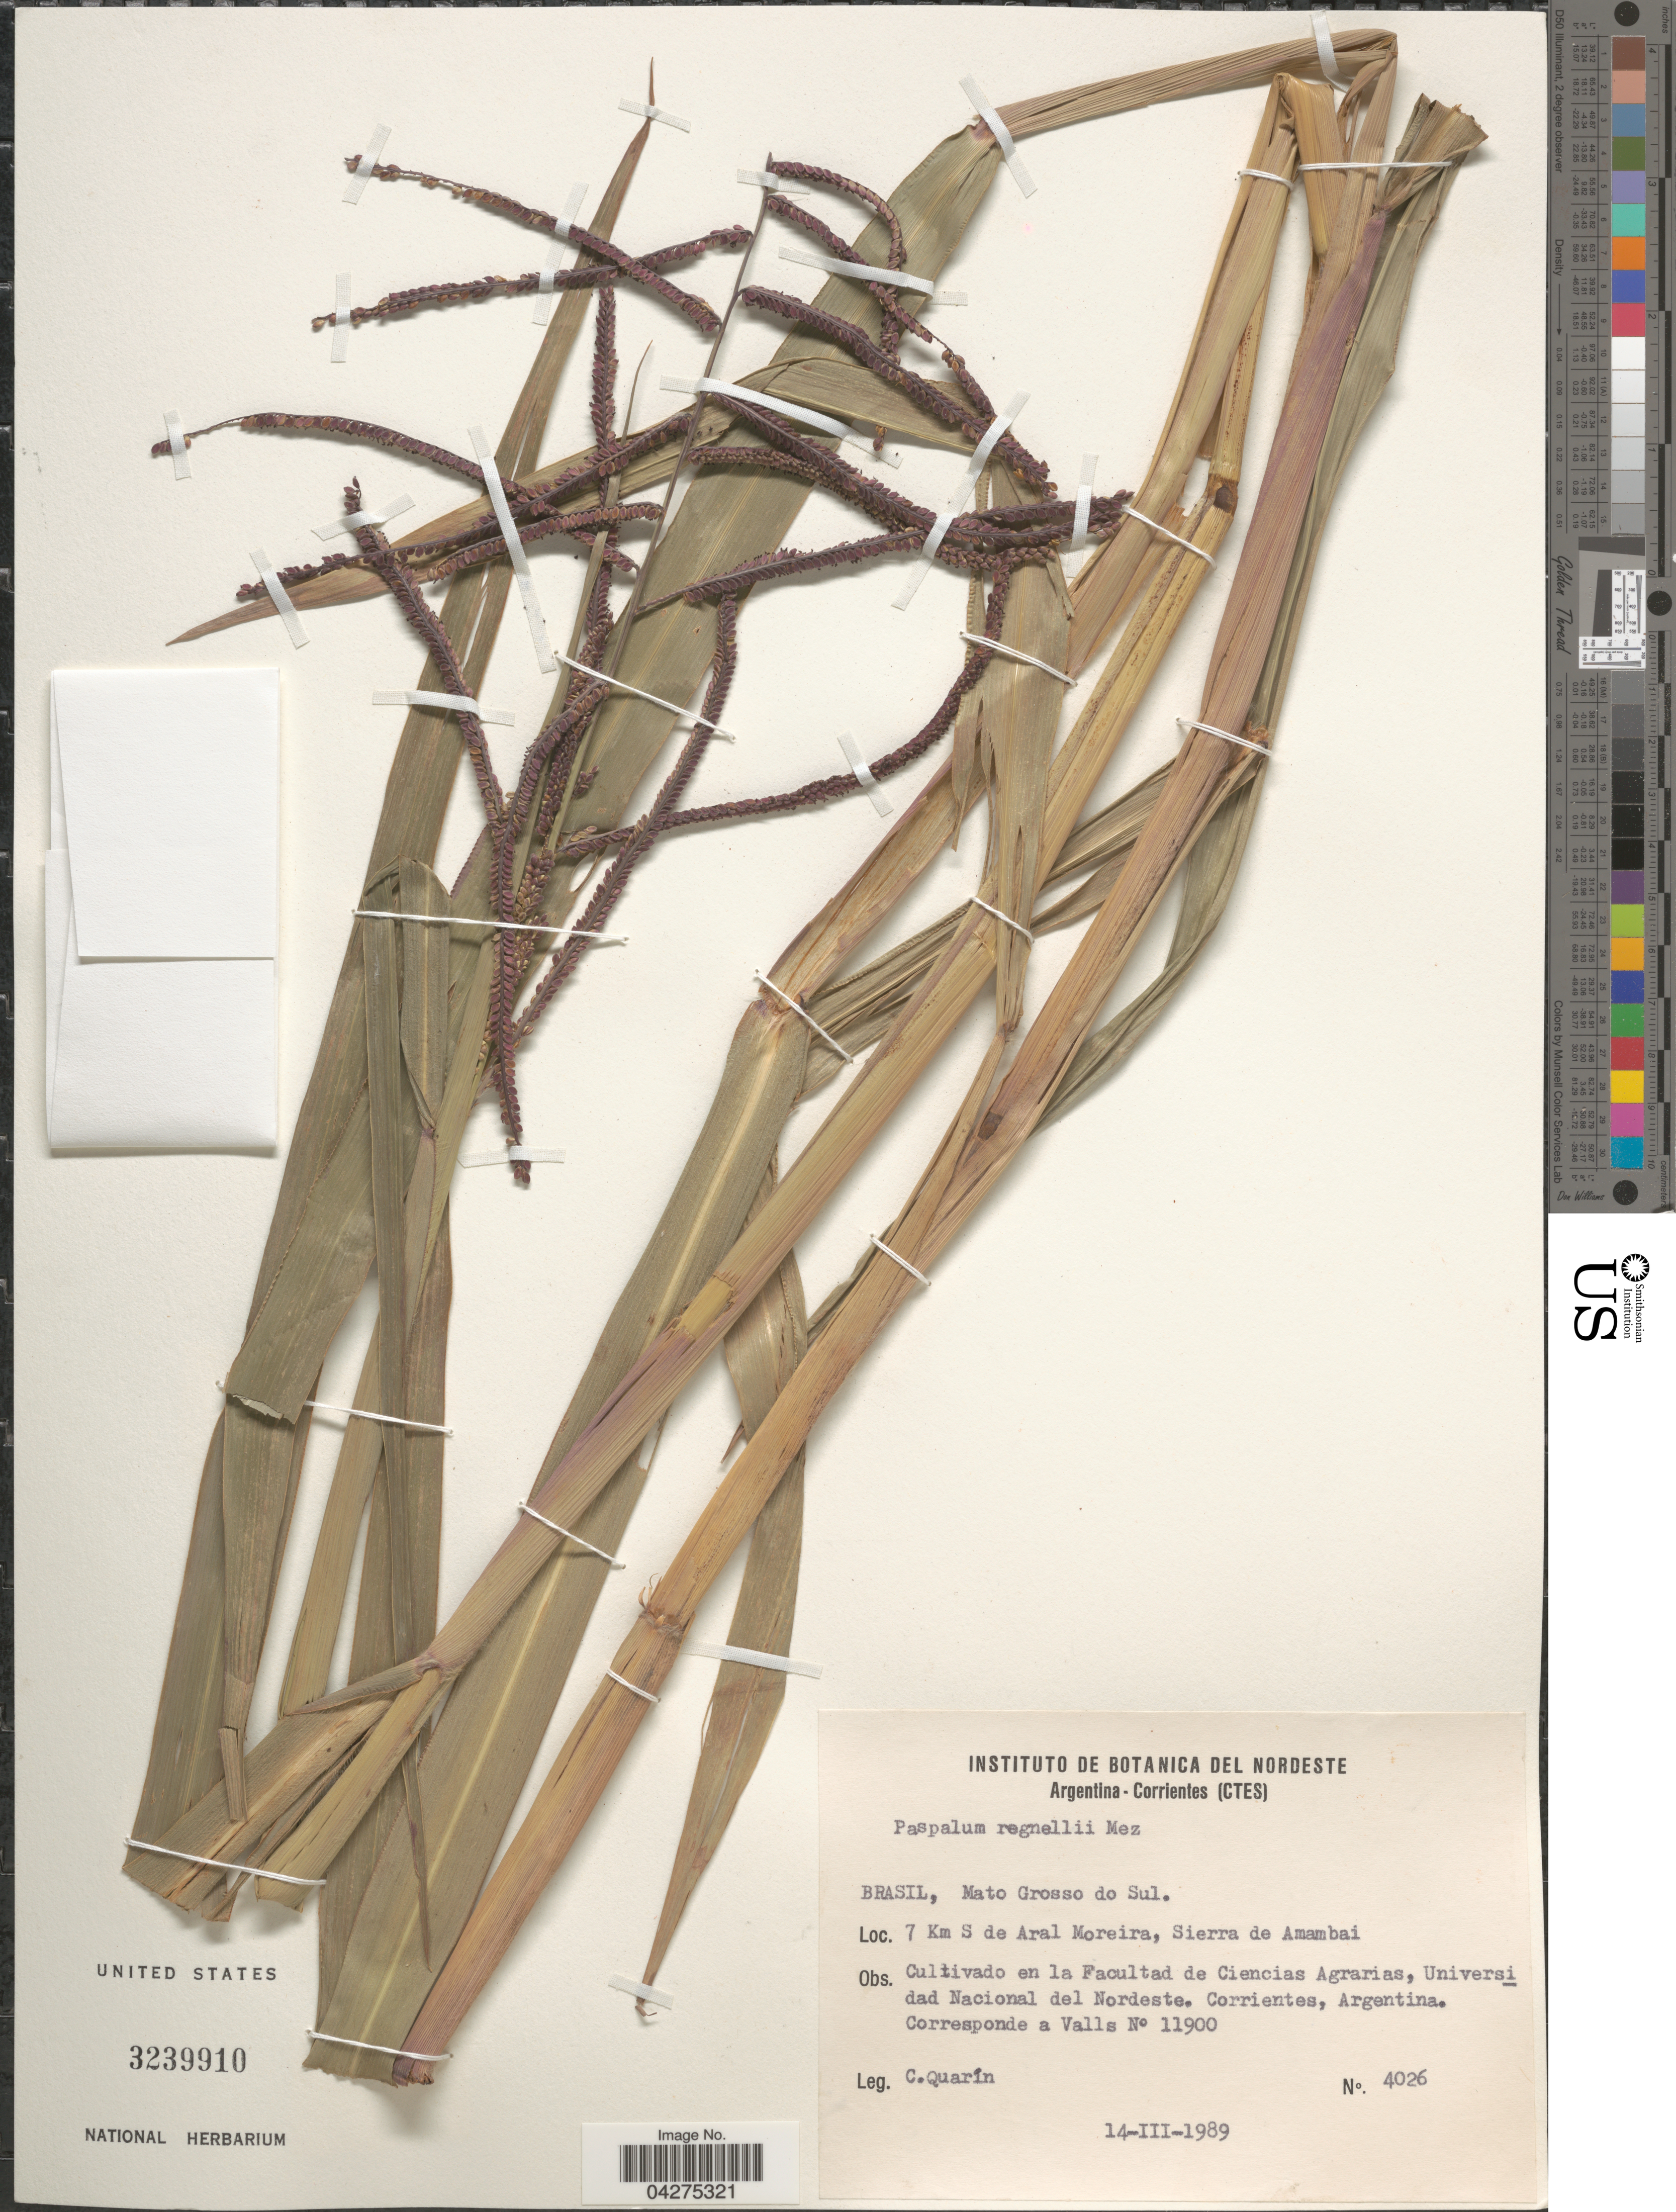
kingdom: Plantae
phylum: Tracheophyta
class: Liliopsida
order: Poales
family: Poaceae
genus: Paspalum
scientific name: Paspalum regnellii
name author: Mez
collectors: C. Quarin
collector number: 4026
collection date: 1989-03-14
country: Argentina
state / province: Corrientes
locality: Cultivado en la Facultad de Ciencias Agrarias, Universidad Nacional del Nordeste. Correspnde a Valls N° 11900.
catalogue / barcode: US 3239910